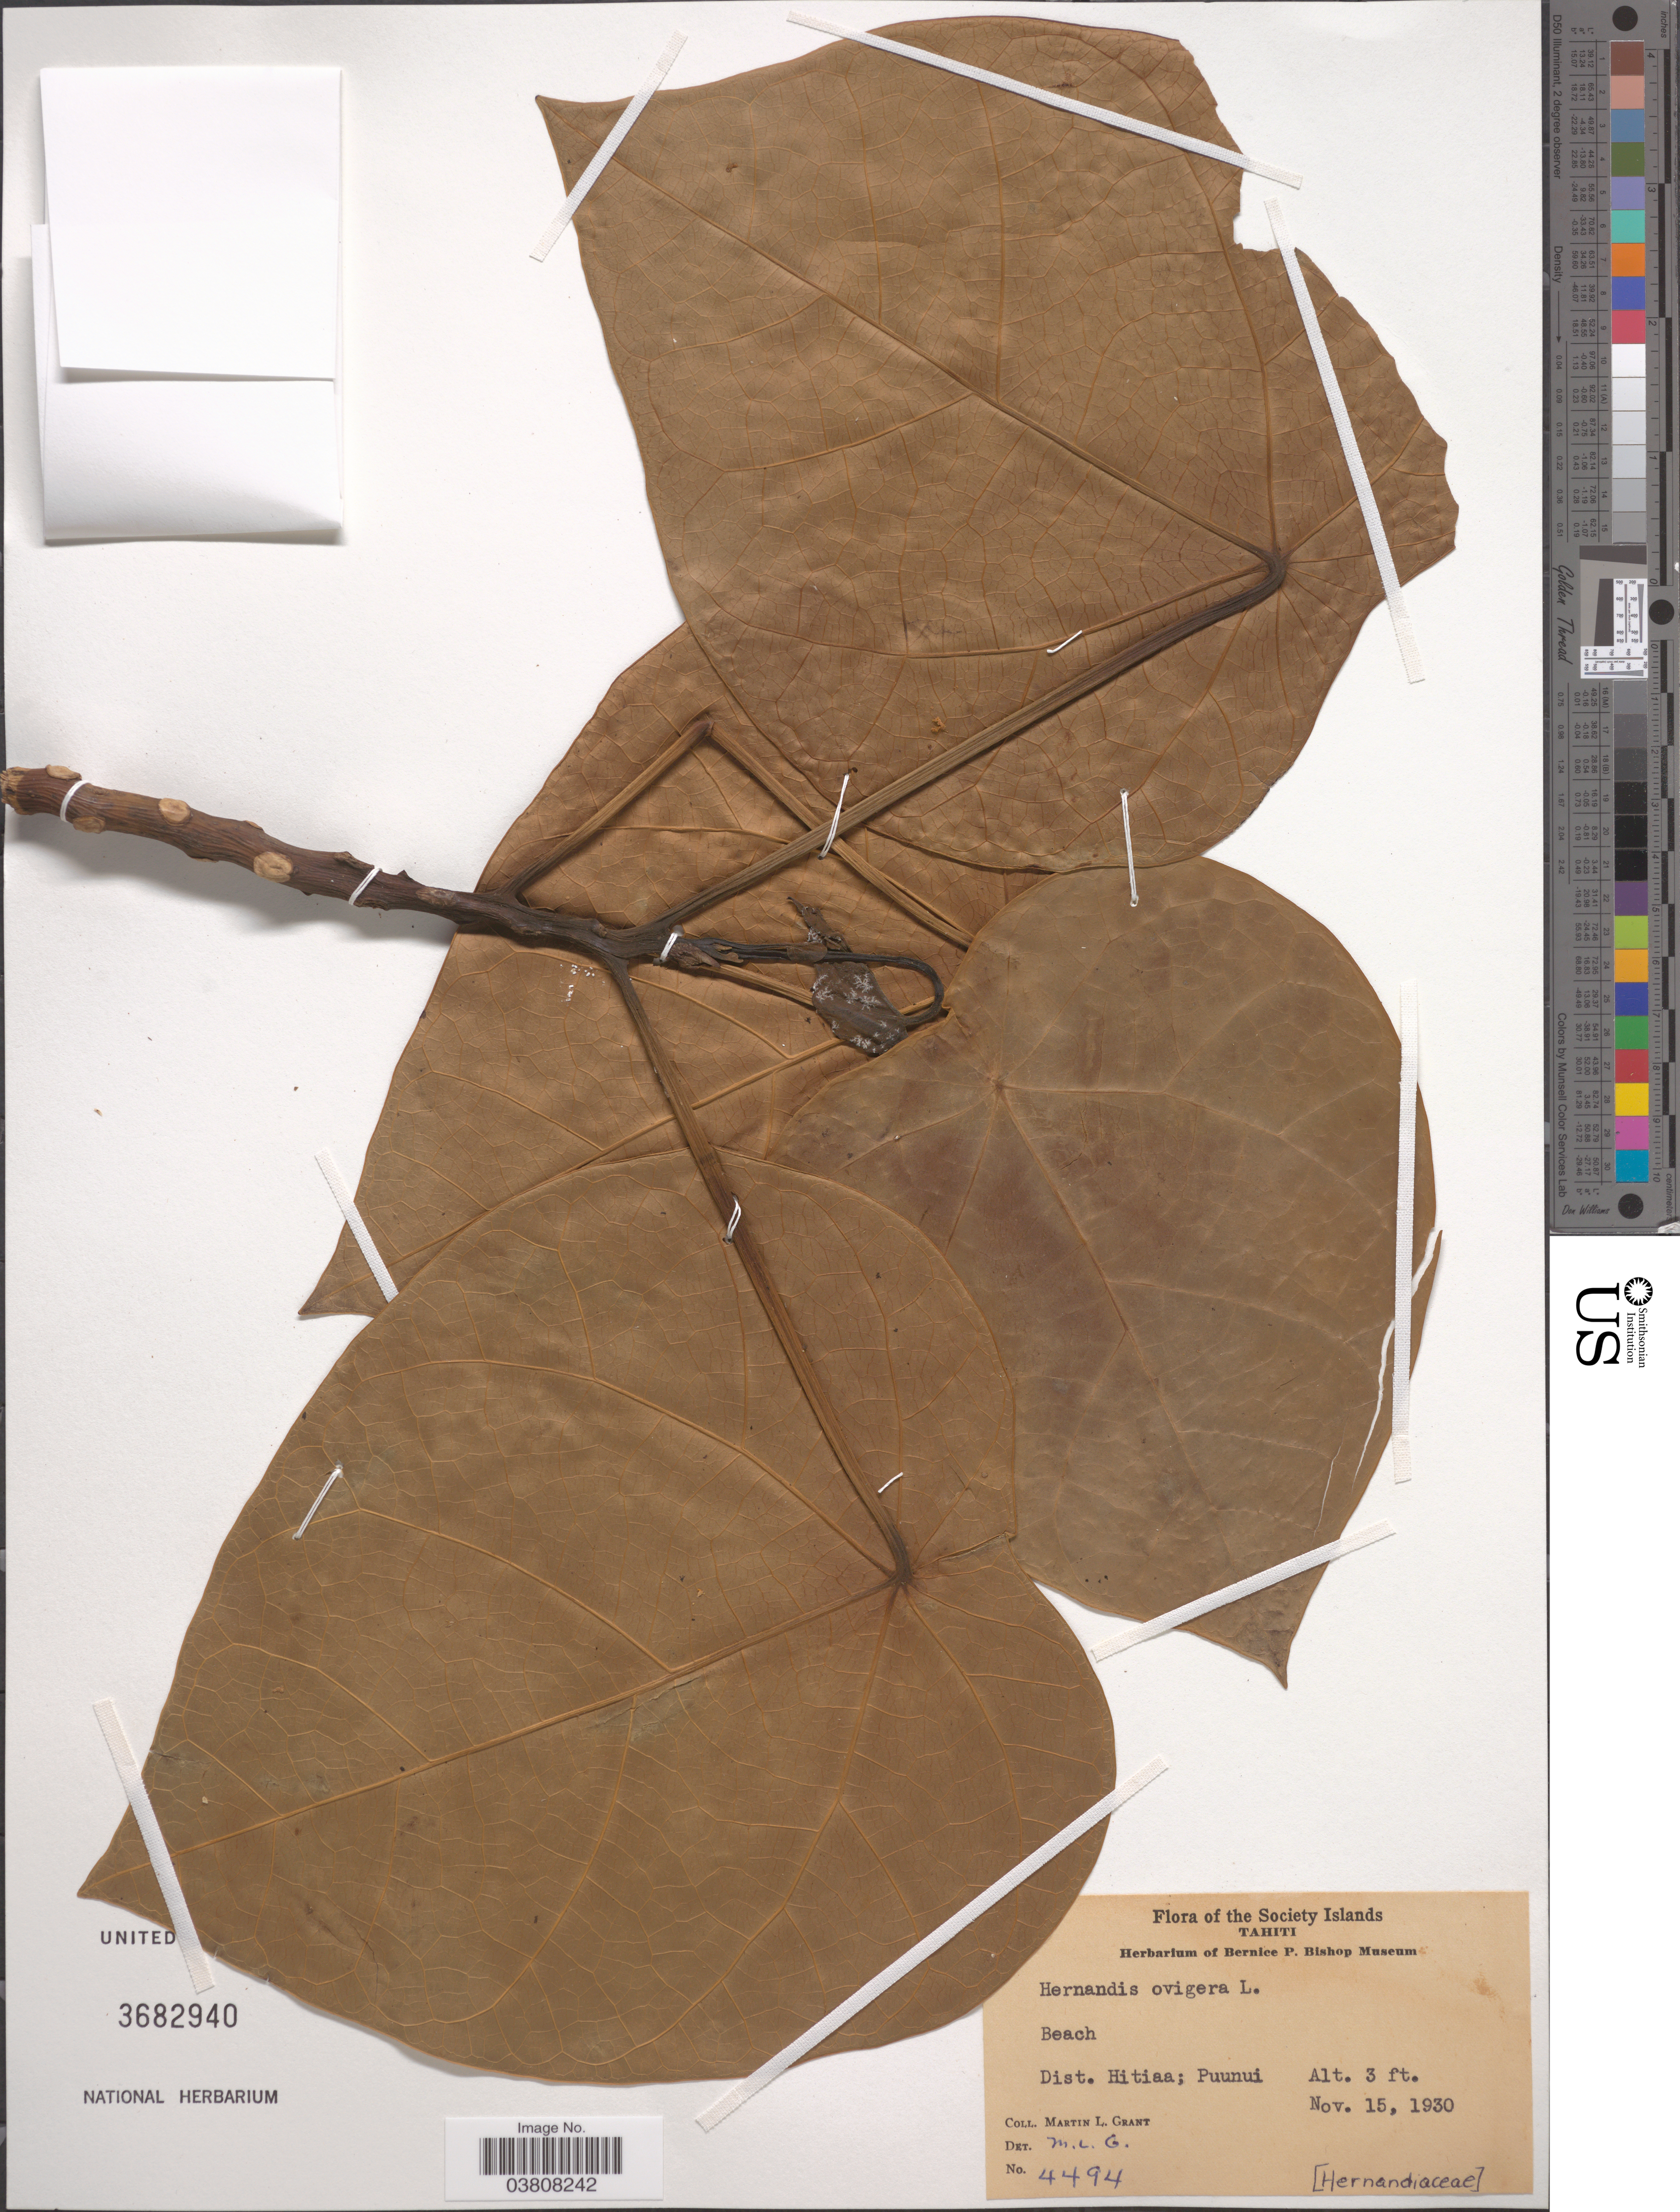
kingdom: Plantae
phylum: Tracheophyta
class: Magnoliopsida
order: Laurales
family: Hernandiaceae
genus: Hernandia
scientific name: Hernandia nymphaeifolia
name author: (C. Presl) Kubitzki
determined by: Strong, Mark T., (BOT), Smithsonian Institution - National Museum of Natural History (UNITED STATES)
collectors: M. L. Grant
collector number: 4494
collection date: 1930-11-15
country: French Polynesia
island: Tahiti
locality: The Society Islands. Tahiti. Beach. Dist. Hitiaa: Puunui.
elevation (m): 1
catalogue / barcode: US 3682940